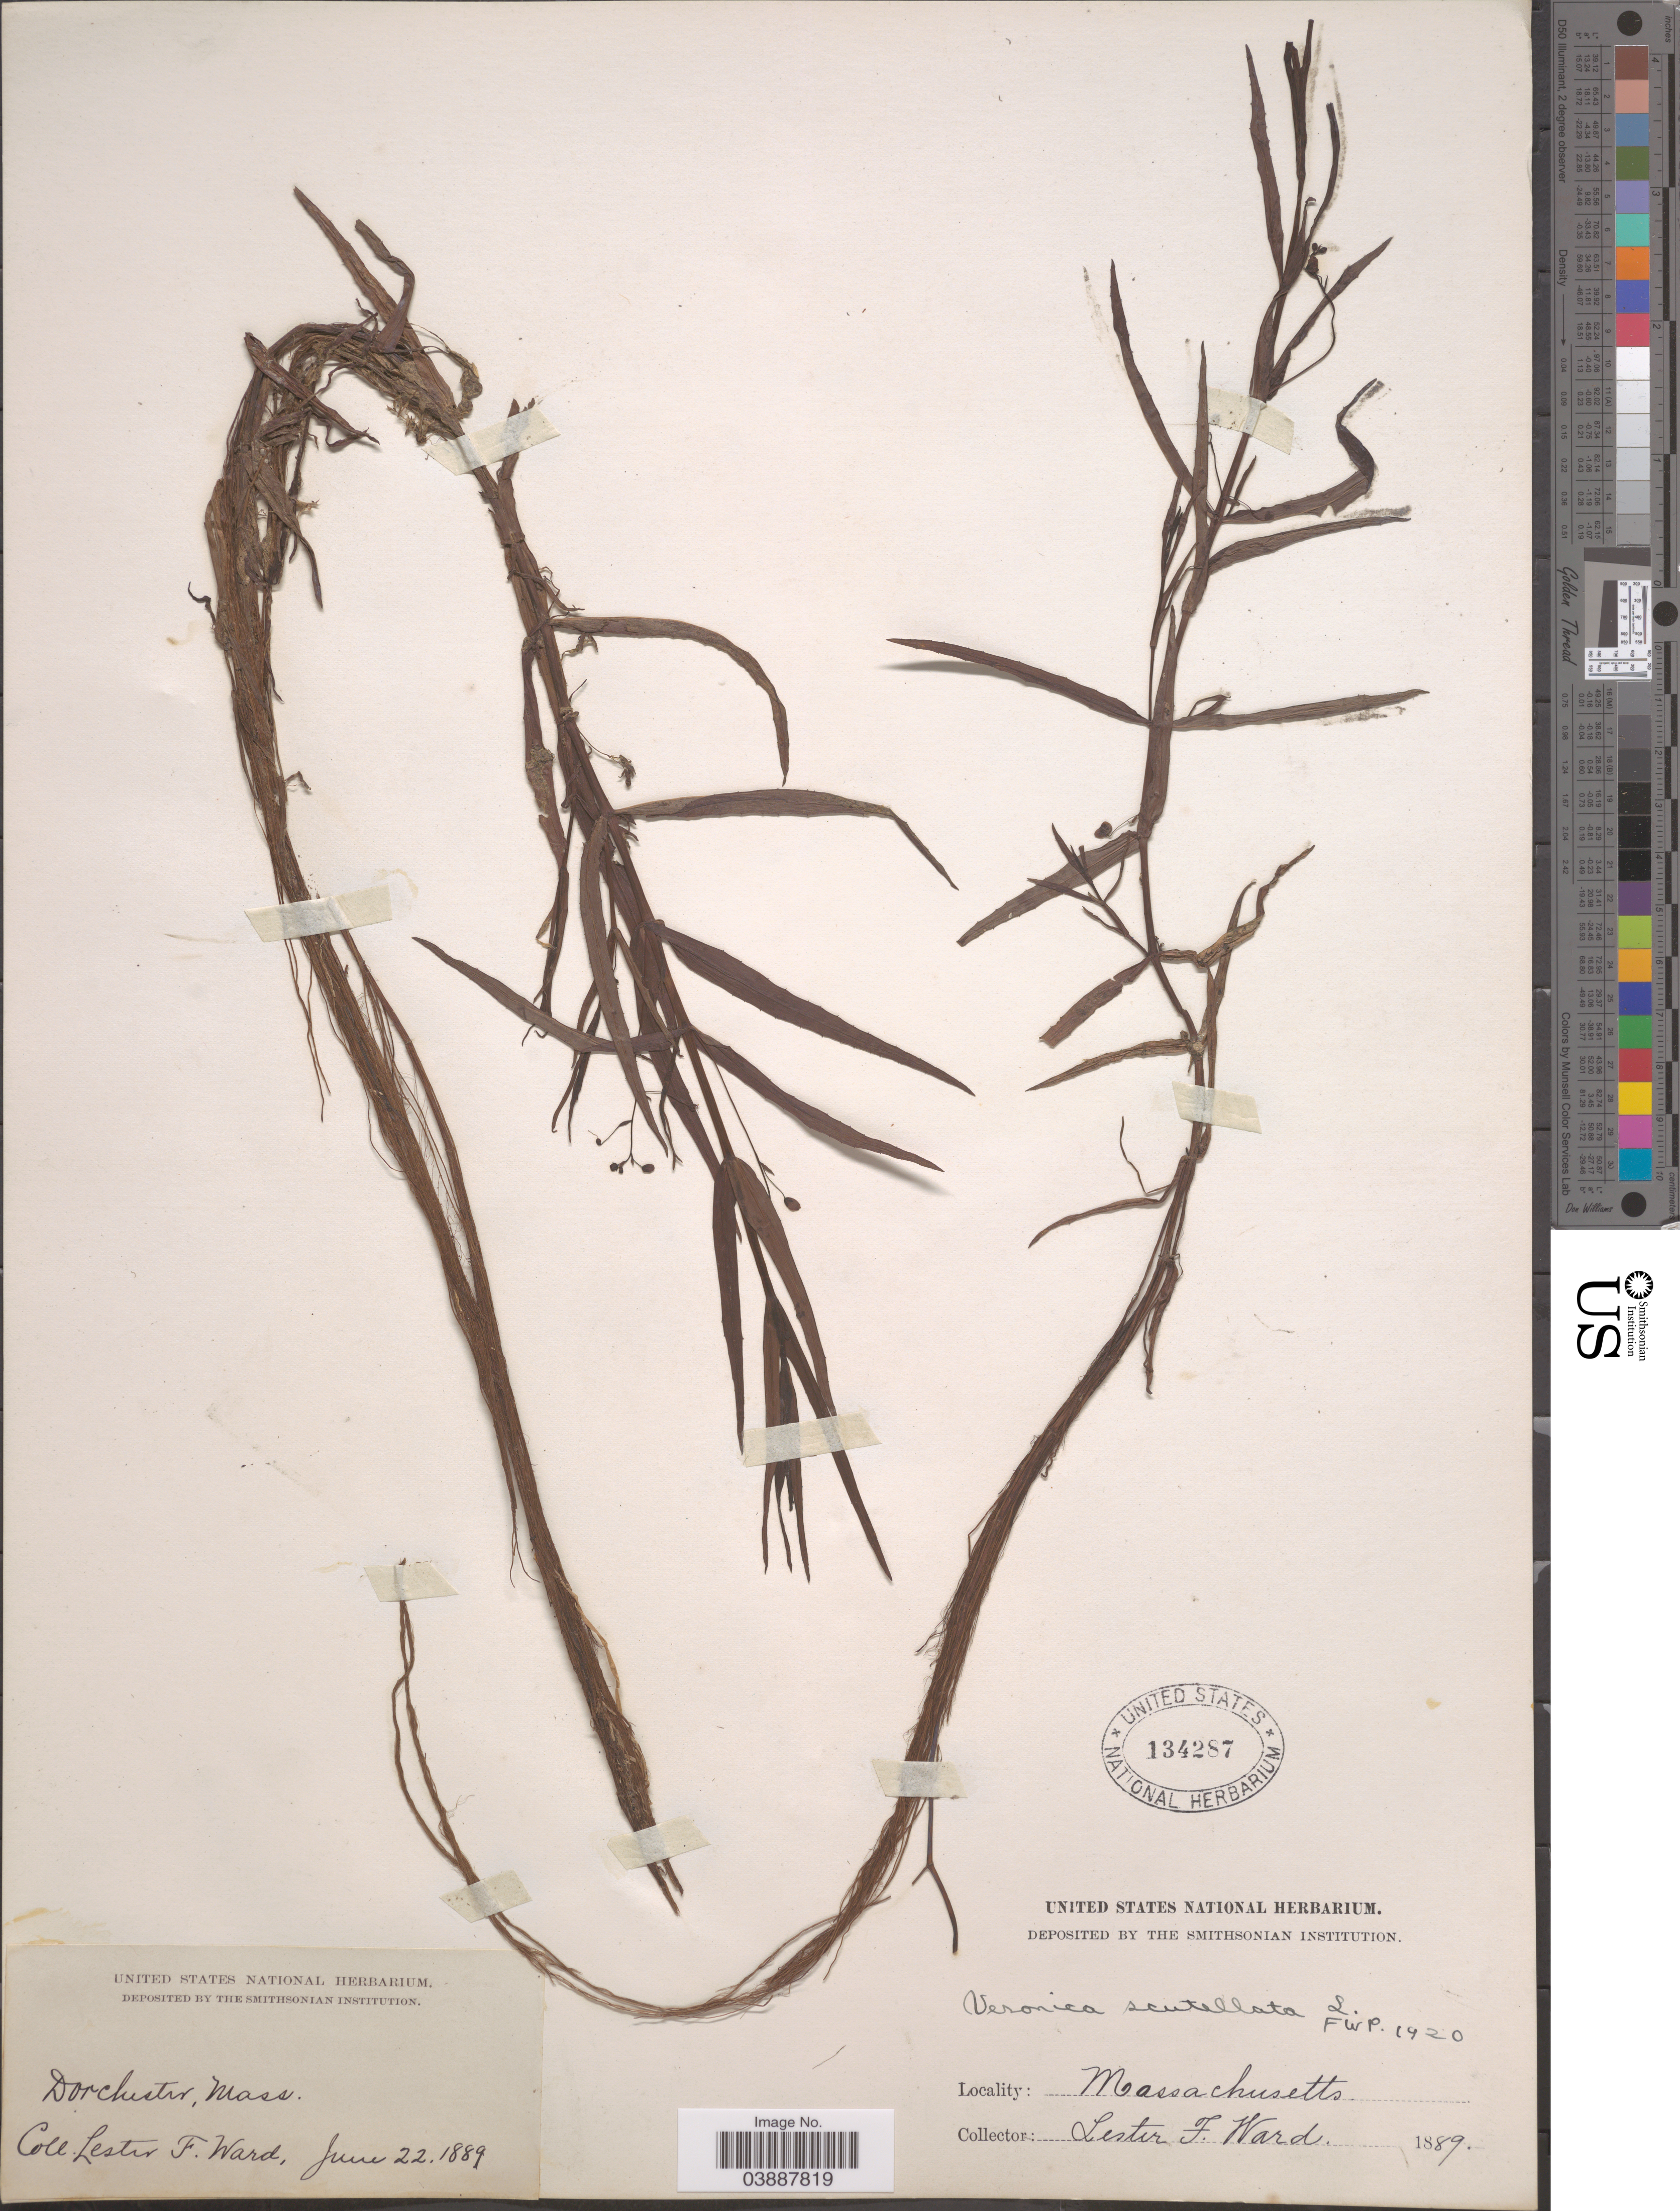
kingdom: Plantae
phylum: Tracheophyta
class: Magnoliopsida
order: Lamiales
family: Plantaginaceae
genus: Veronica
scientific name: Veronica scutellata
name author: L.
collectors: L. F. Ward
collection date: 1889-06-22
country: United States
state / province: Massachusetts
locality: Dorchester.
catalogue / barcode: US 134287